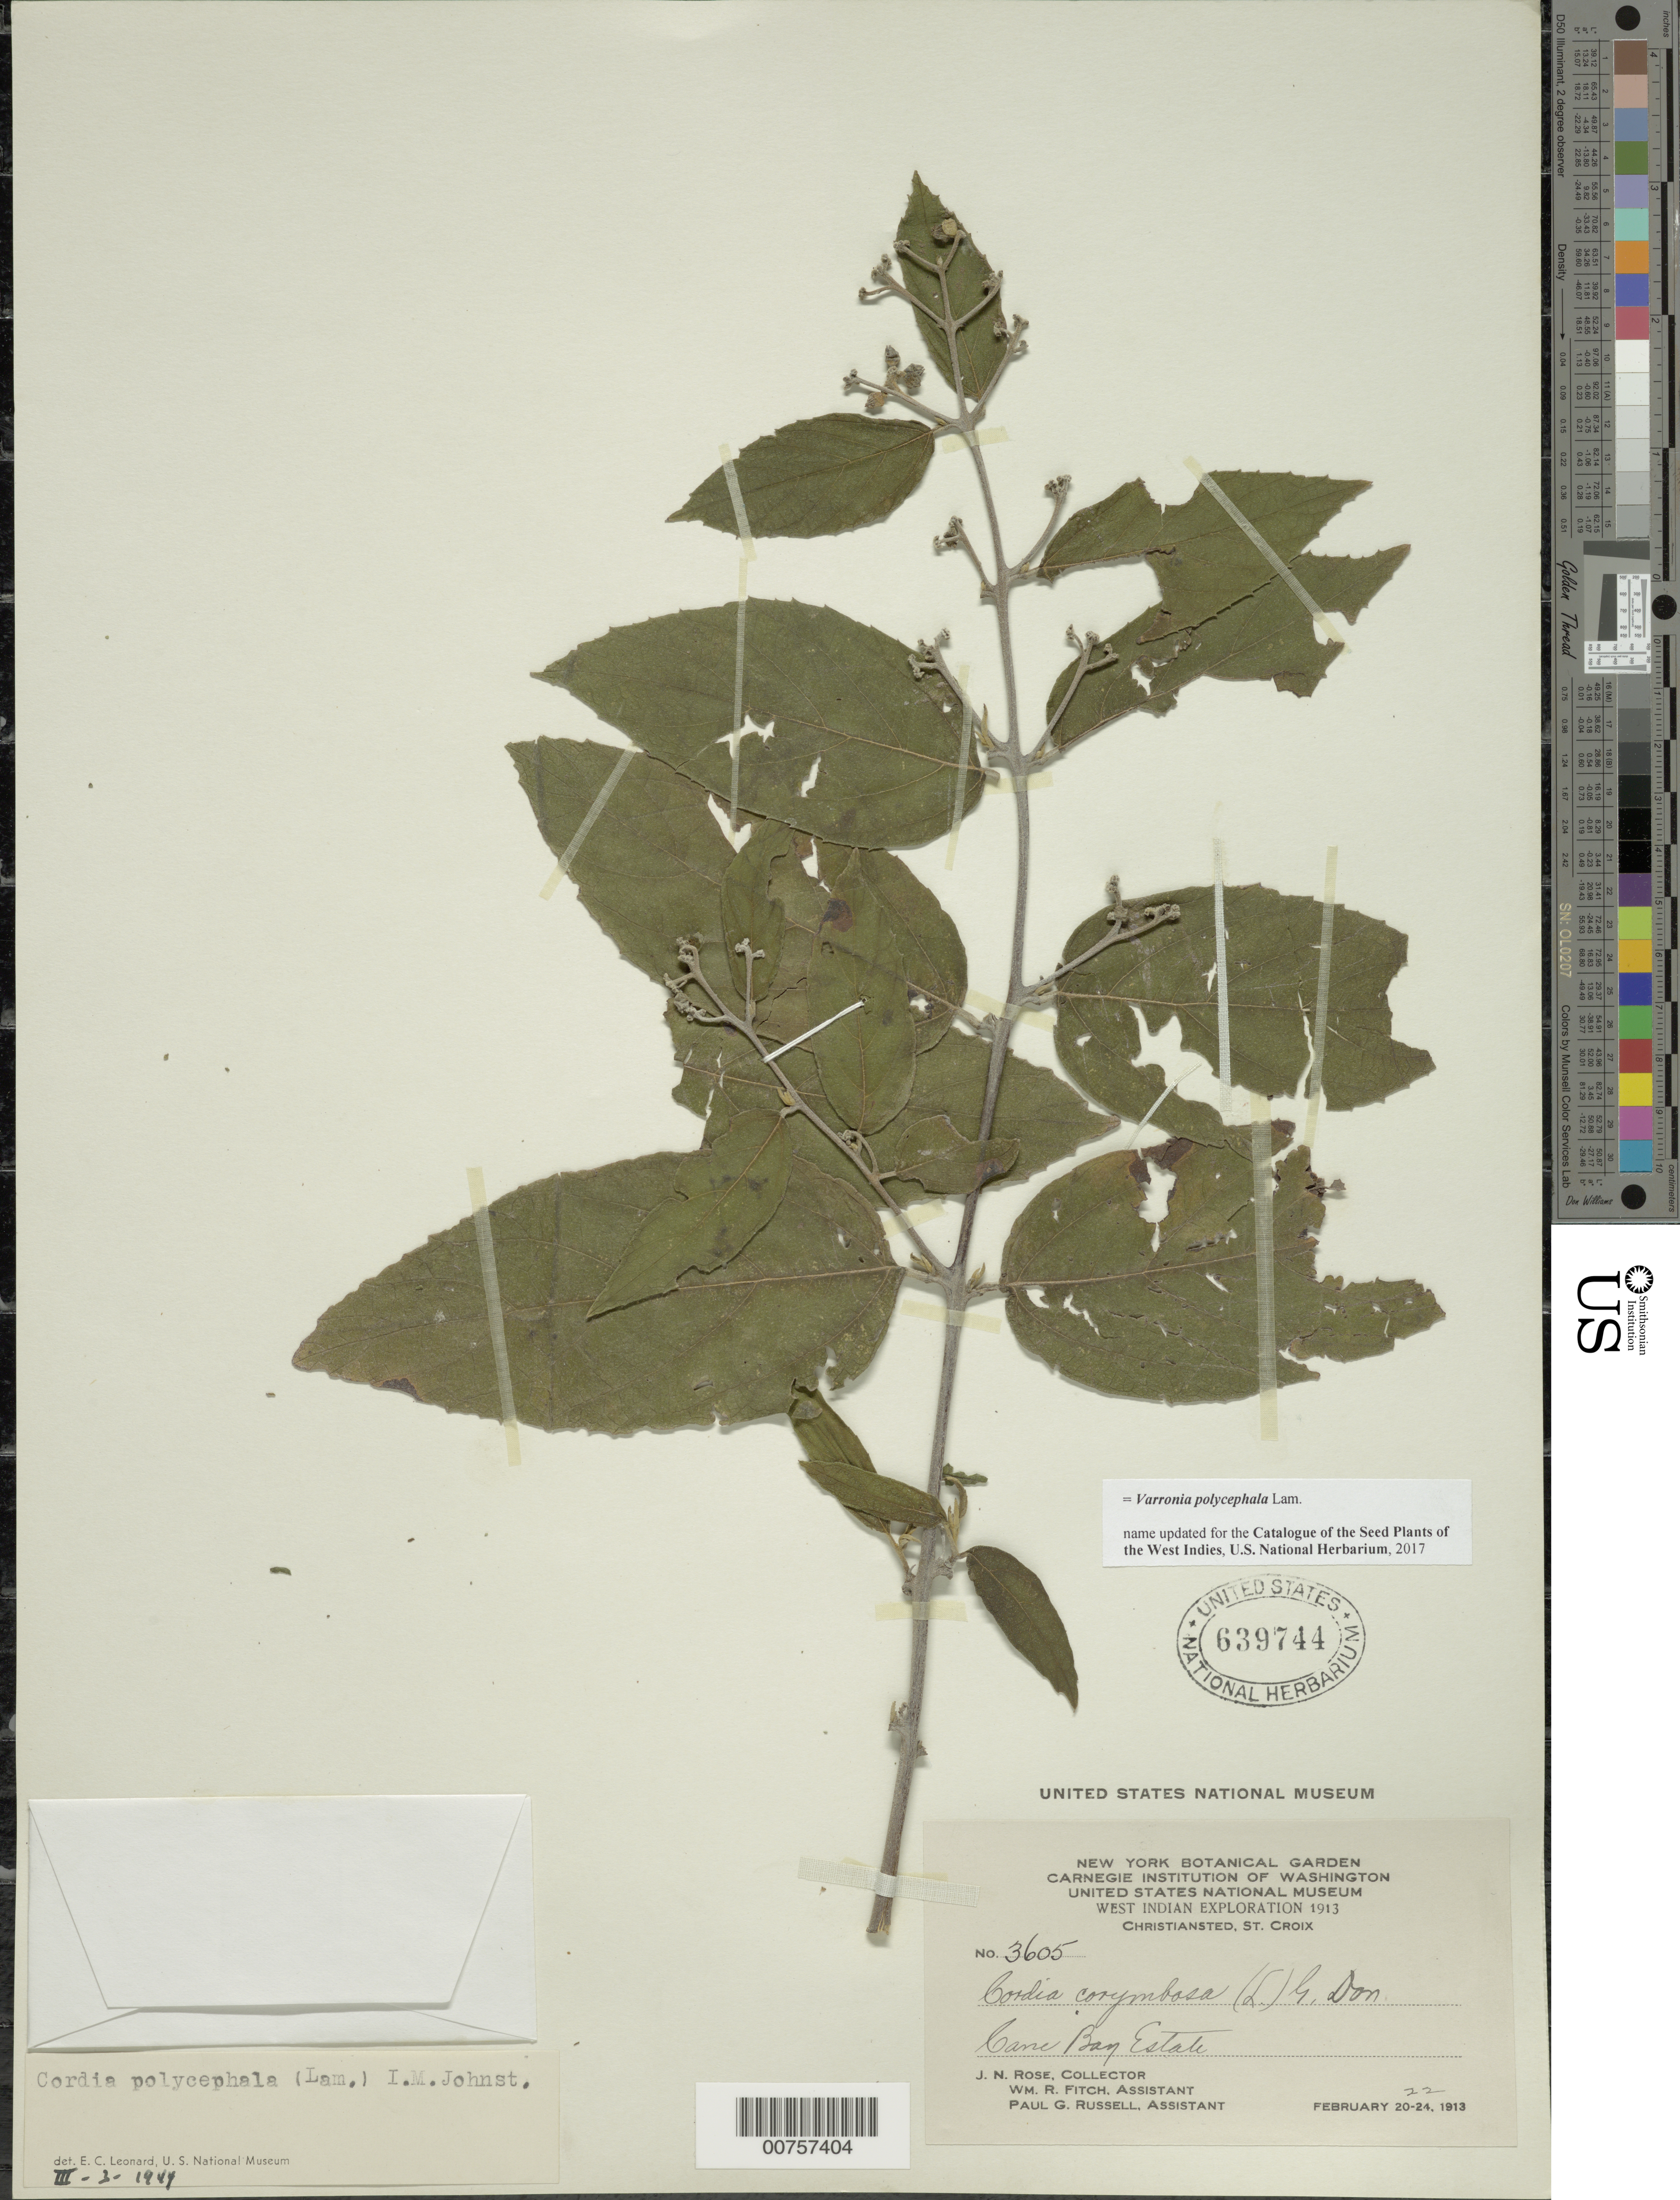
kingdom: Plantae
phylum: Tracheophyta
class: Magnoliopsida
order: Boraginales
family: Cordiaceae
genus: Varronia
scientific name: Varronia polycephala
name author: Lam.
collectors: J. N. Rose, W. R. Fitch & P. G. Russell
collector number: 3605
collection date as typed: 20 Feb 1913 to 24 Feb 1913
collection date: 1913-02-20/1913-02-24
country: U.S. Virgin Islands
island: St. Croix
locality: Christiansted, Cane Bay Estate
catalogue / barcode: US 639744